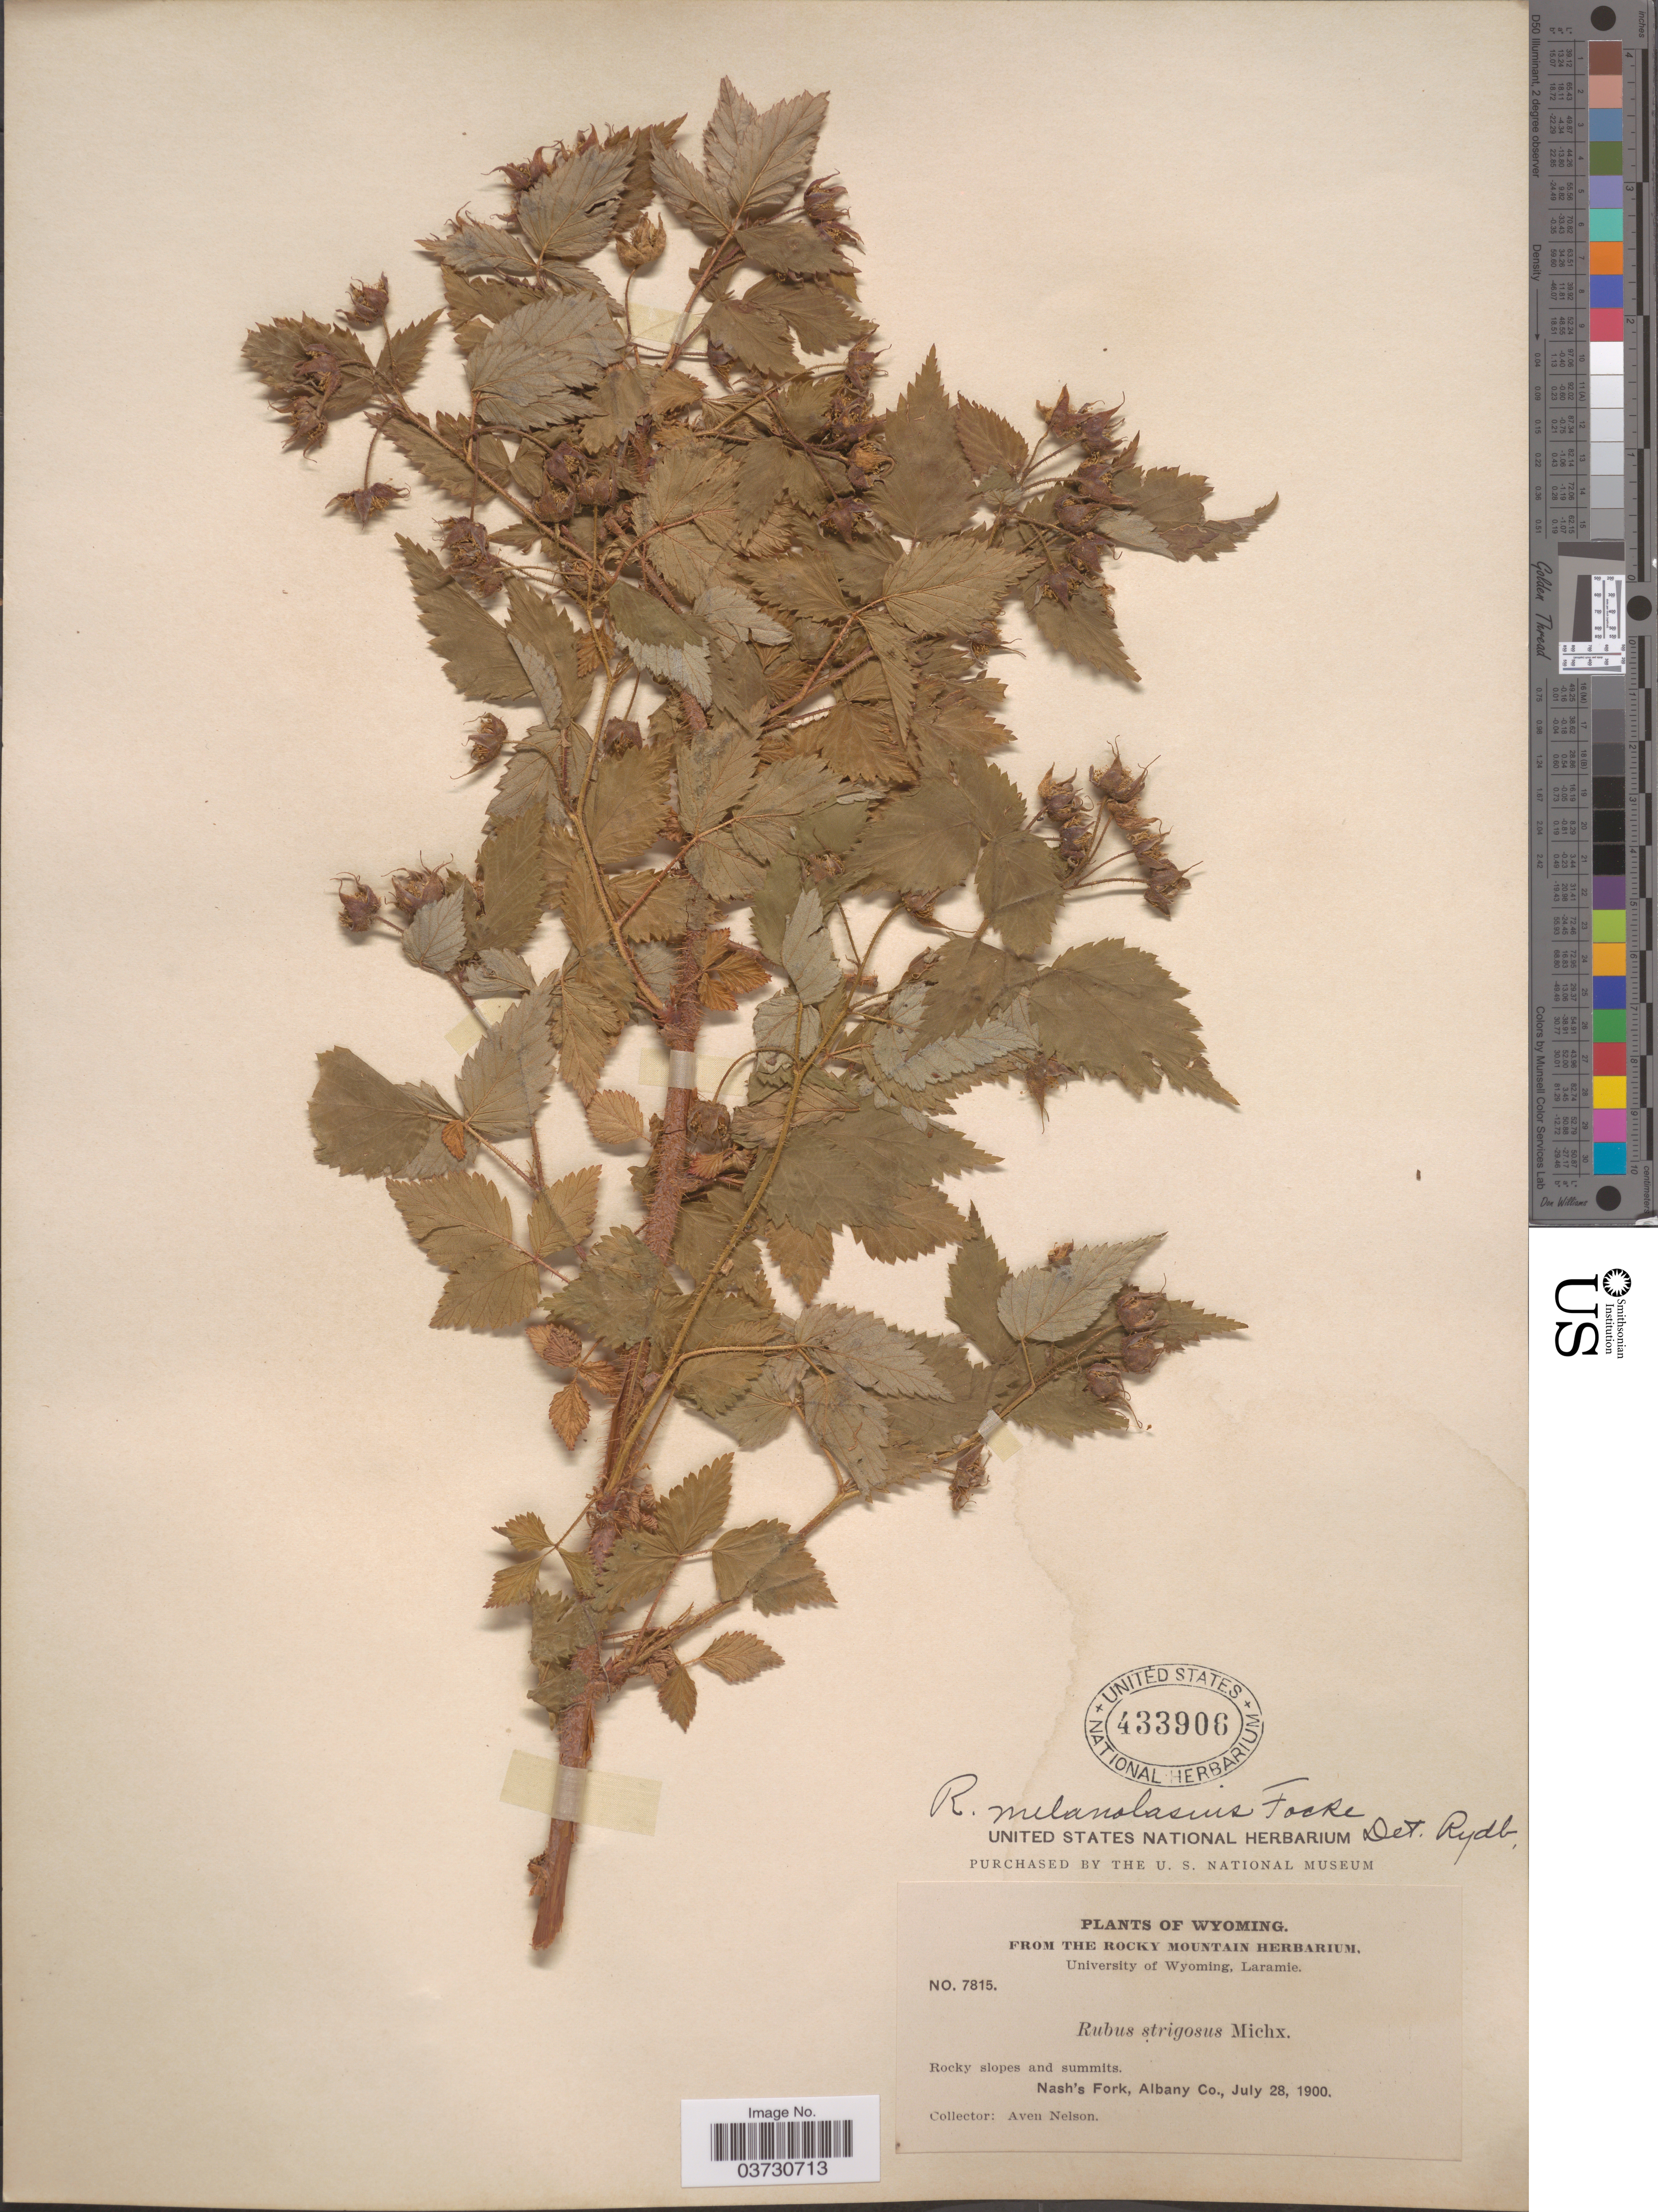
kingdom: Plantae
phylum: Tracheophyta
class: Magnoliopsida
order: Rosales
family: Rosaceae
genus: Rubus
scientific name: Rubus melanolasius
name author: Dieck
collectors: A. Nelson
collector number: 7815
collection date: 1900-07-28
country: United States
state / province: Wyoming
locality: Rocky slopes and summits. Nash's Fork, Albany Co.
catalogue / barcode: US 433906